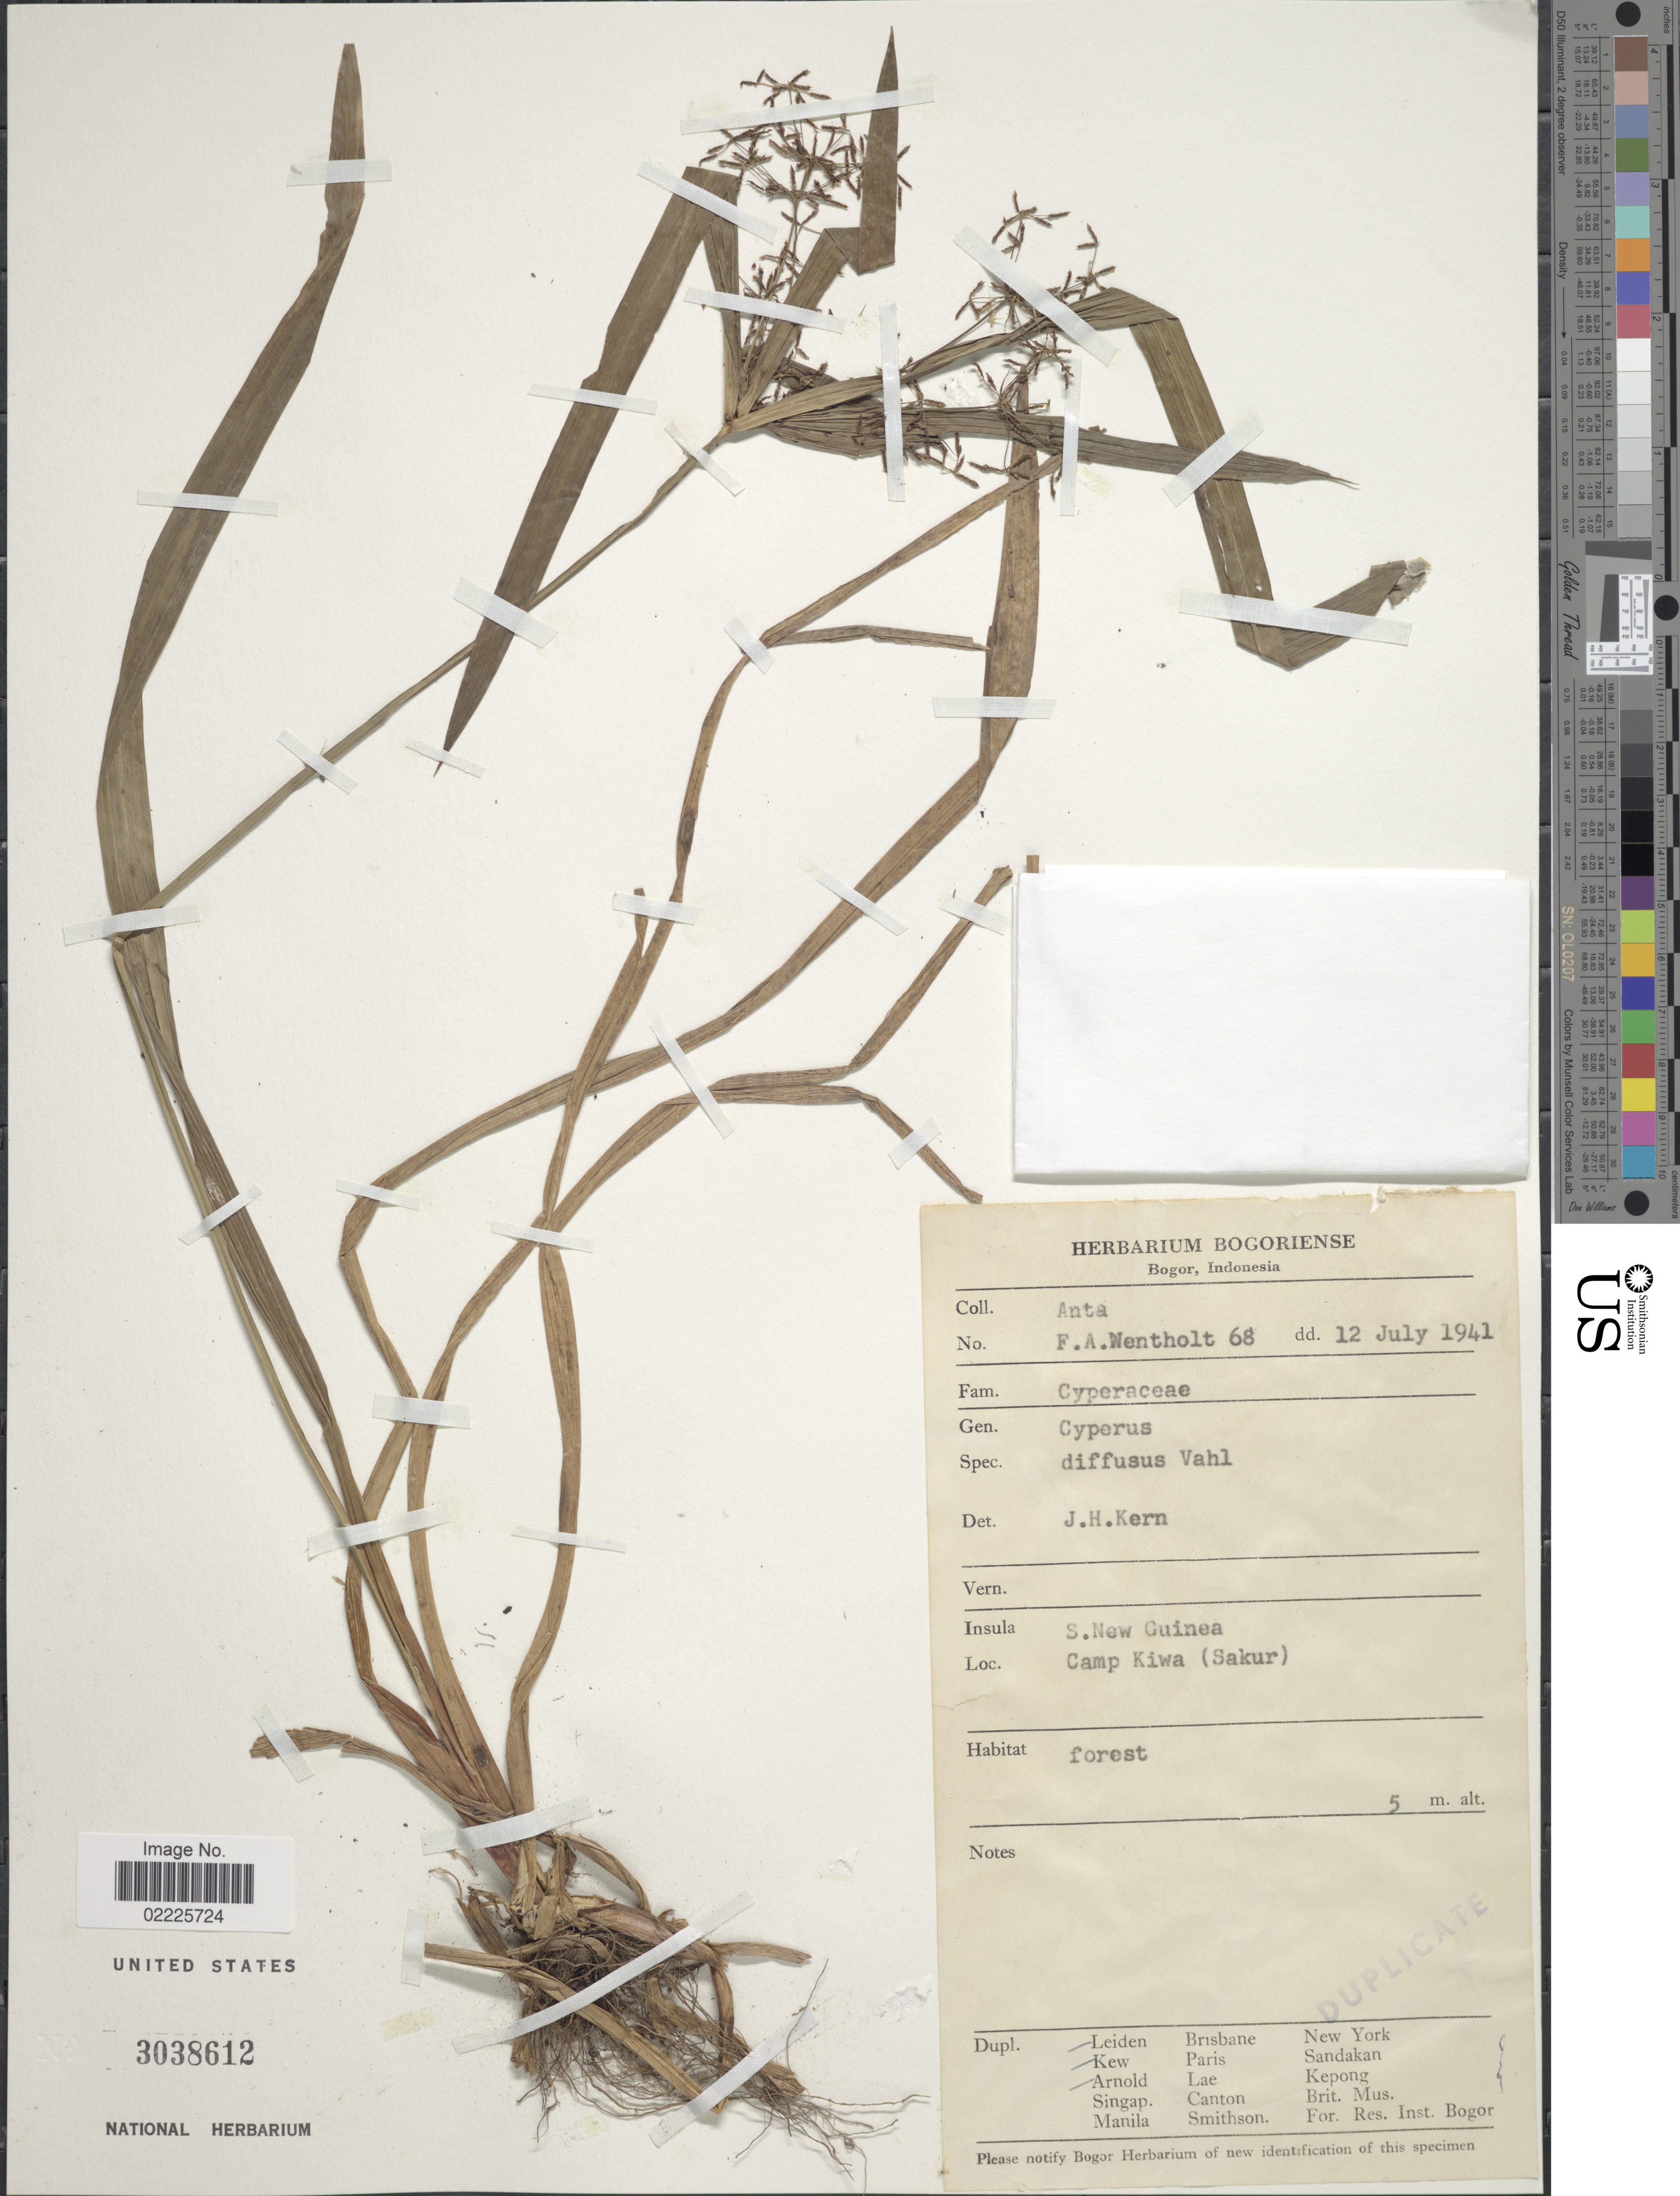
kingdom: Plantae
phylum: Tracheophyta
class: Liliopsida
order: Poales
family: Cyperaceae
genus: Cyperus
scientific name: Cyperus diffusus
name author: Vahl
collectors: F. Wentholt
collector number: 68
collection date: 1941-07-12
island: New Guinea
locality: S. New Guinea, Camp Kiwa (Sakur0).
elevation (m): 5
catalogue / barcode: US 3038612